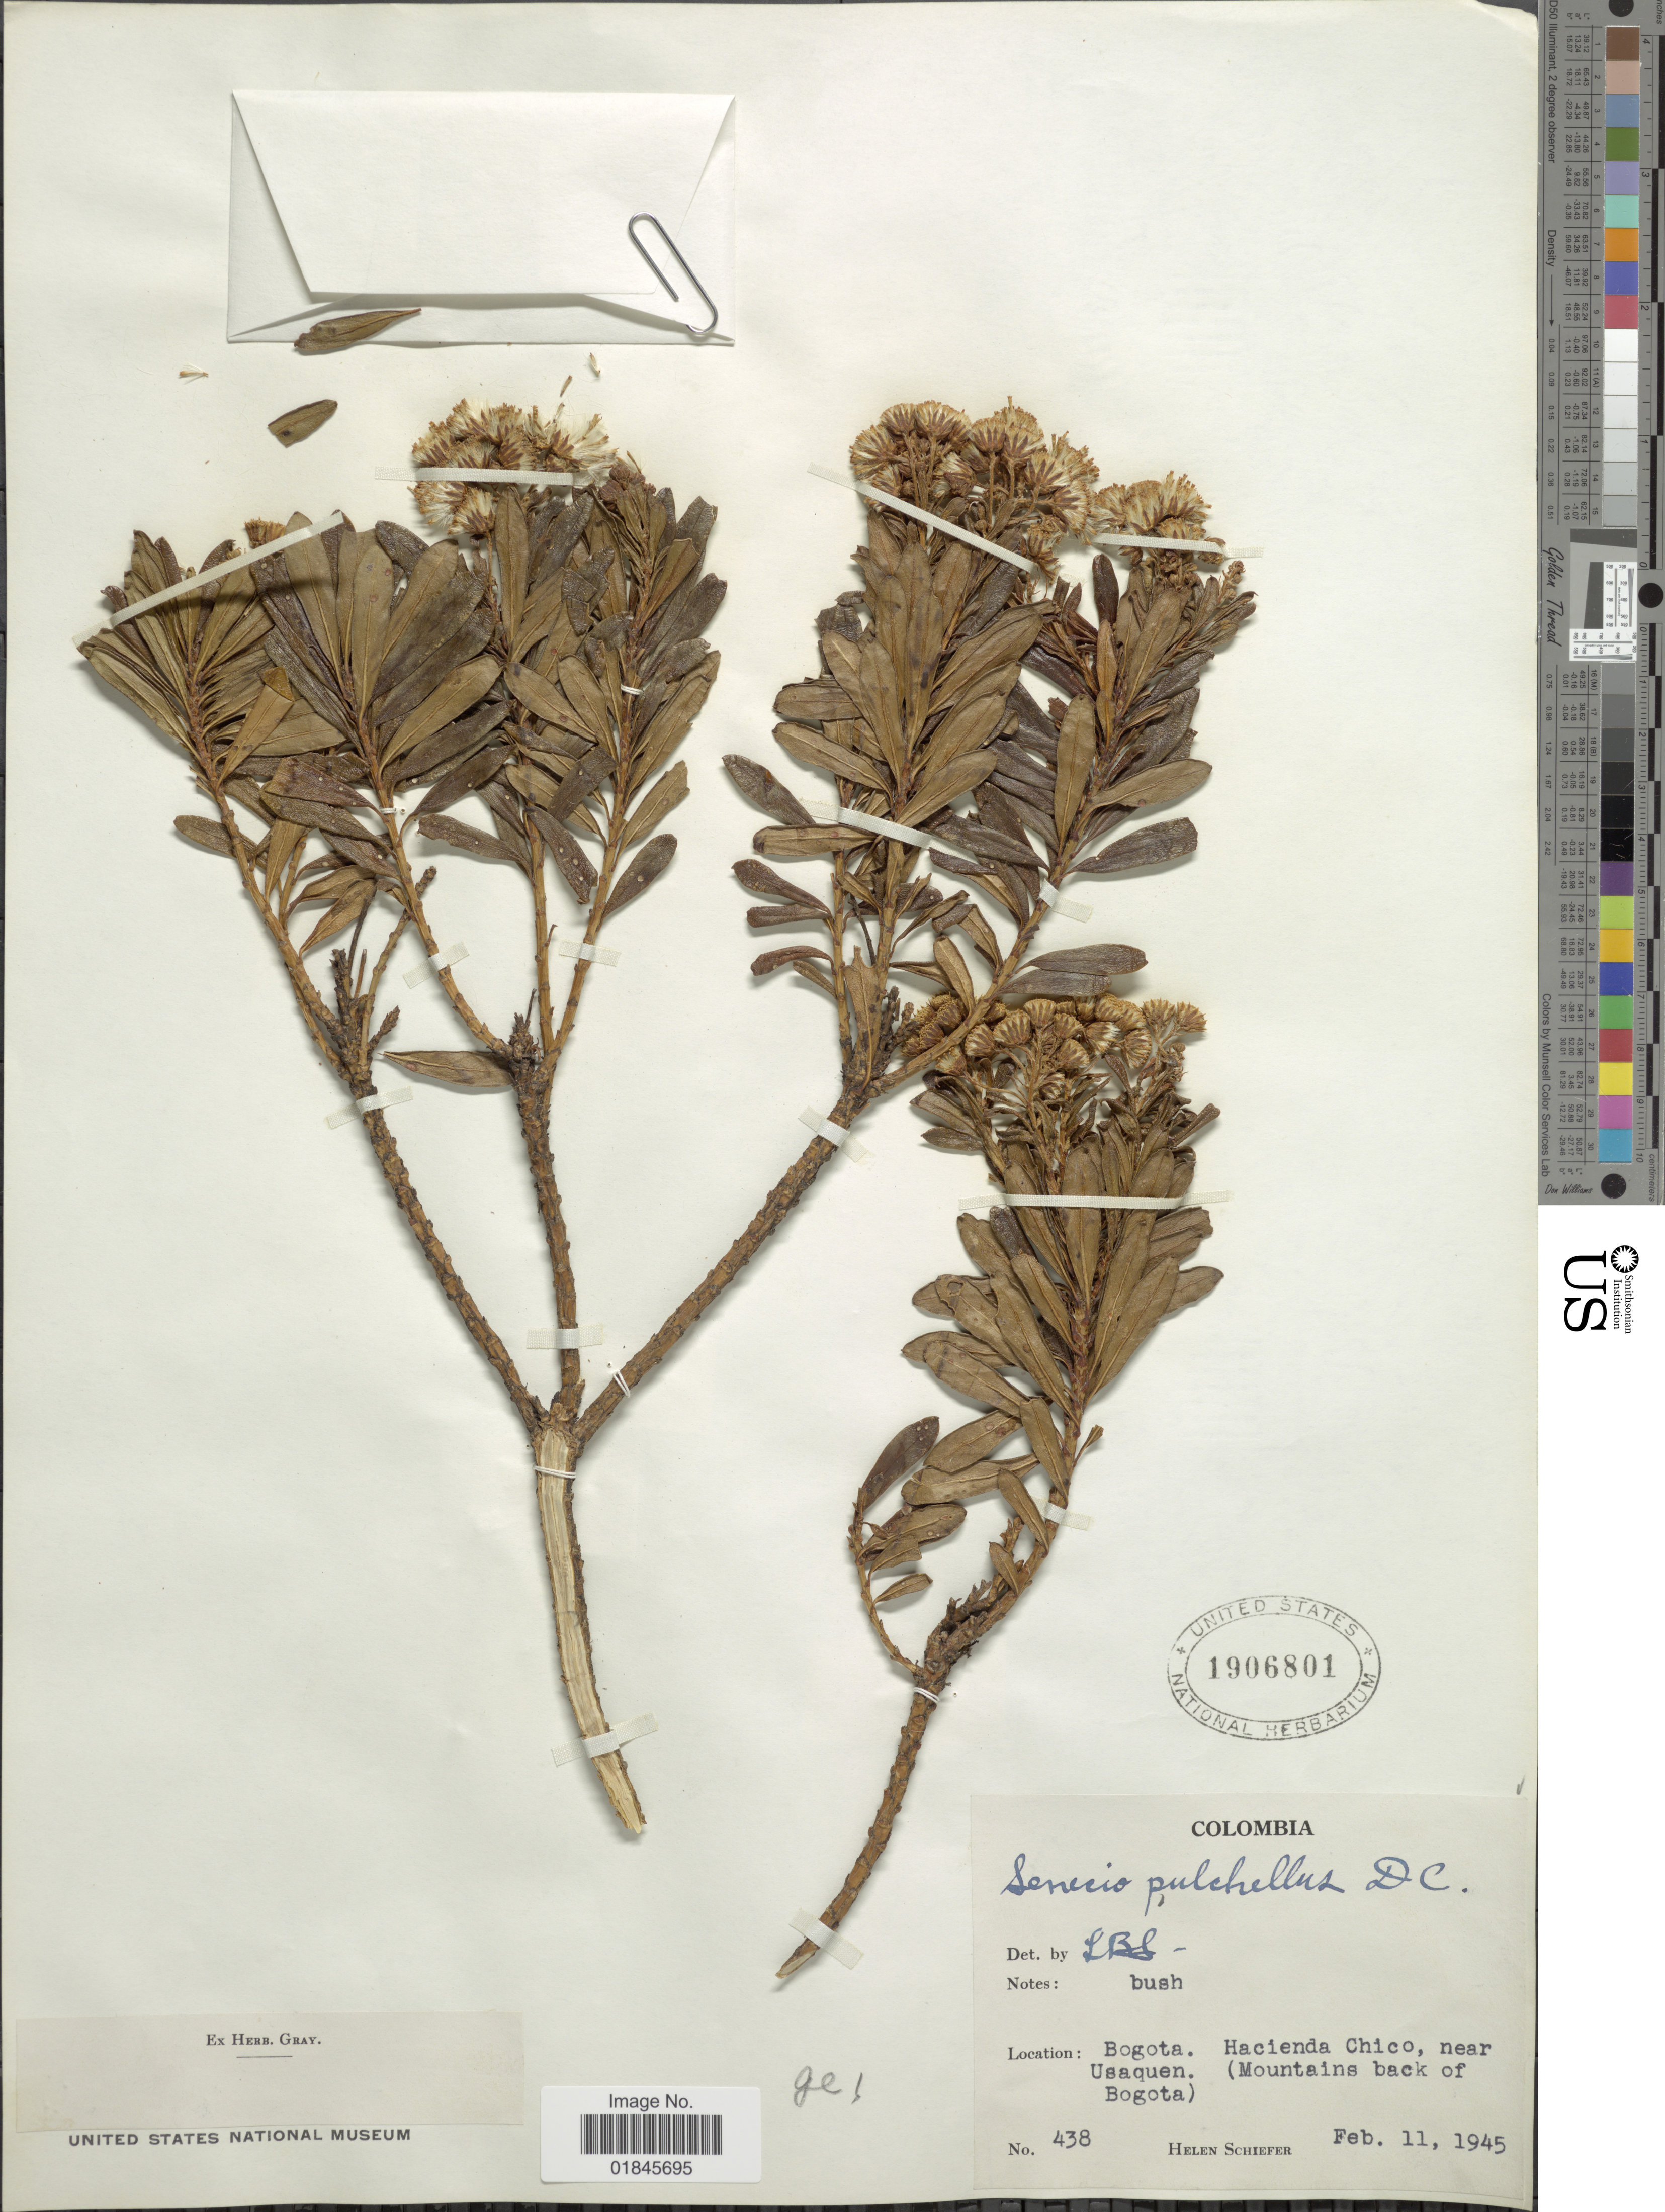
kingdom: Plantae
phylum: Tracheophyta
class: Magnoliopsida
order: Asterales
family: Asteraceae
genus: Pentacalia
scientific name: Pentacalia pulchella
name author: (Kunth) Cuatrec.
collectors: H. Schiefer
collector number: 438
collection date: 1945-02-11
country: Colombia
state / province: Bogota D.C.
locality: Bogota. Hacienda Chico, near Usaquen. (Mountains back of Bogota)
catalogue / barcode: US 1906801